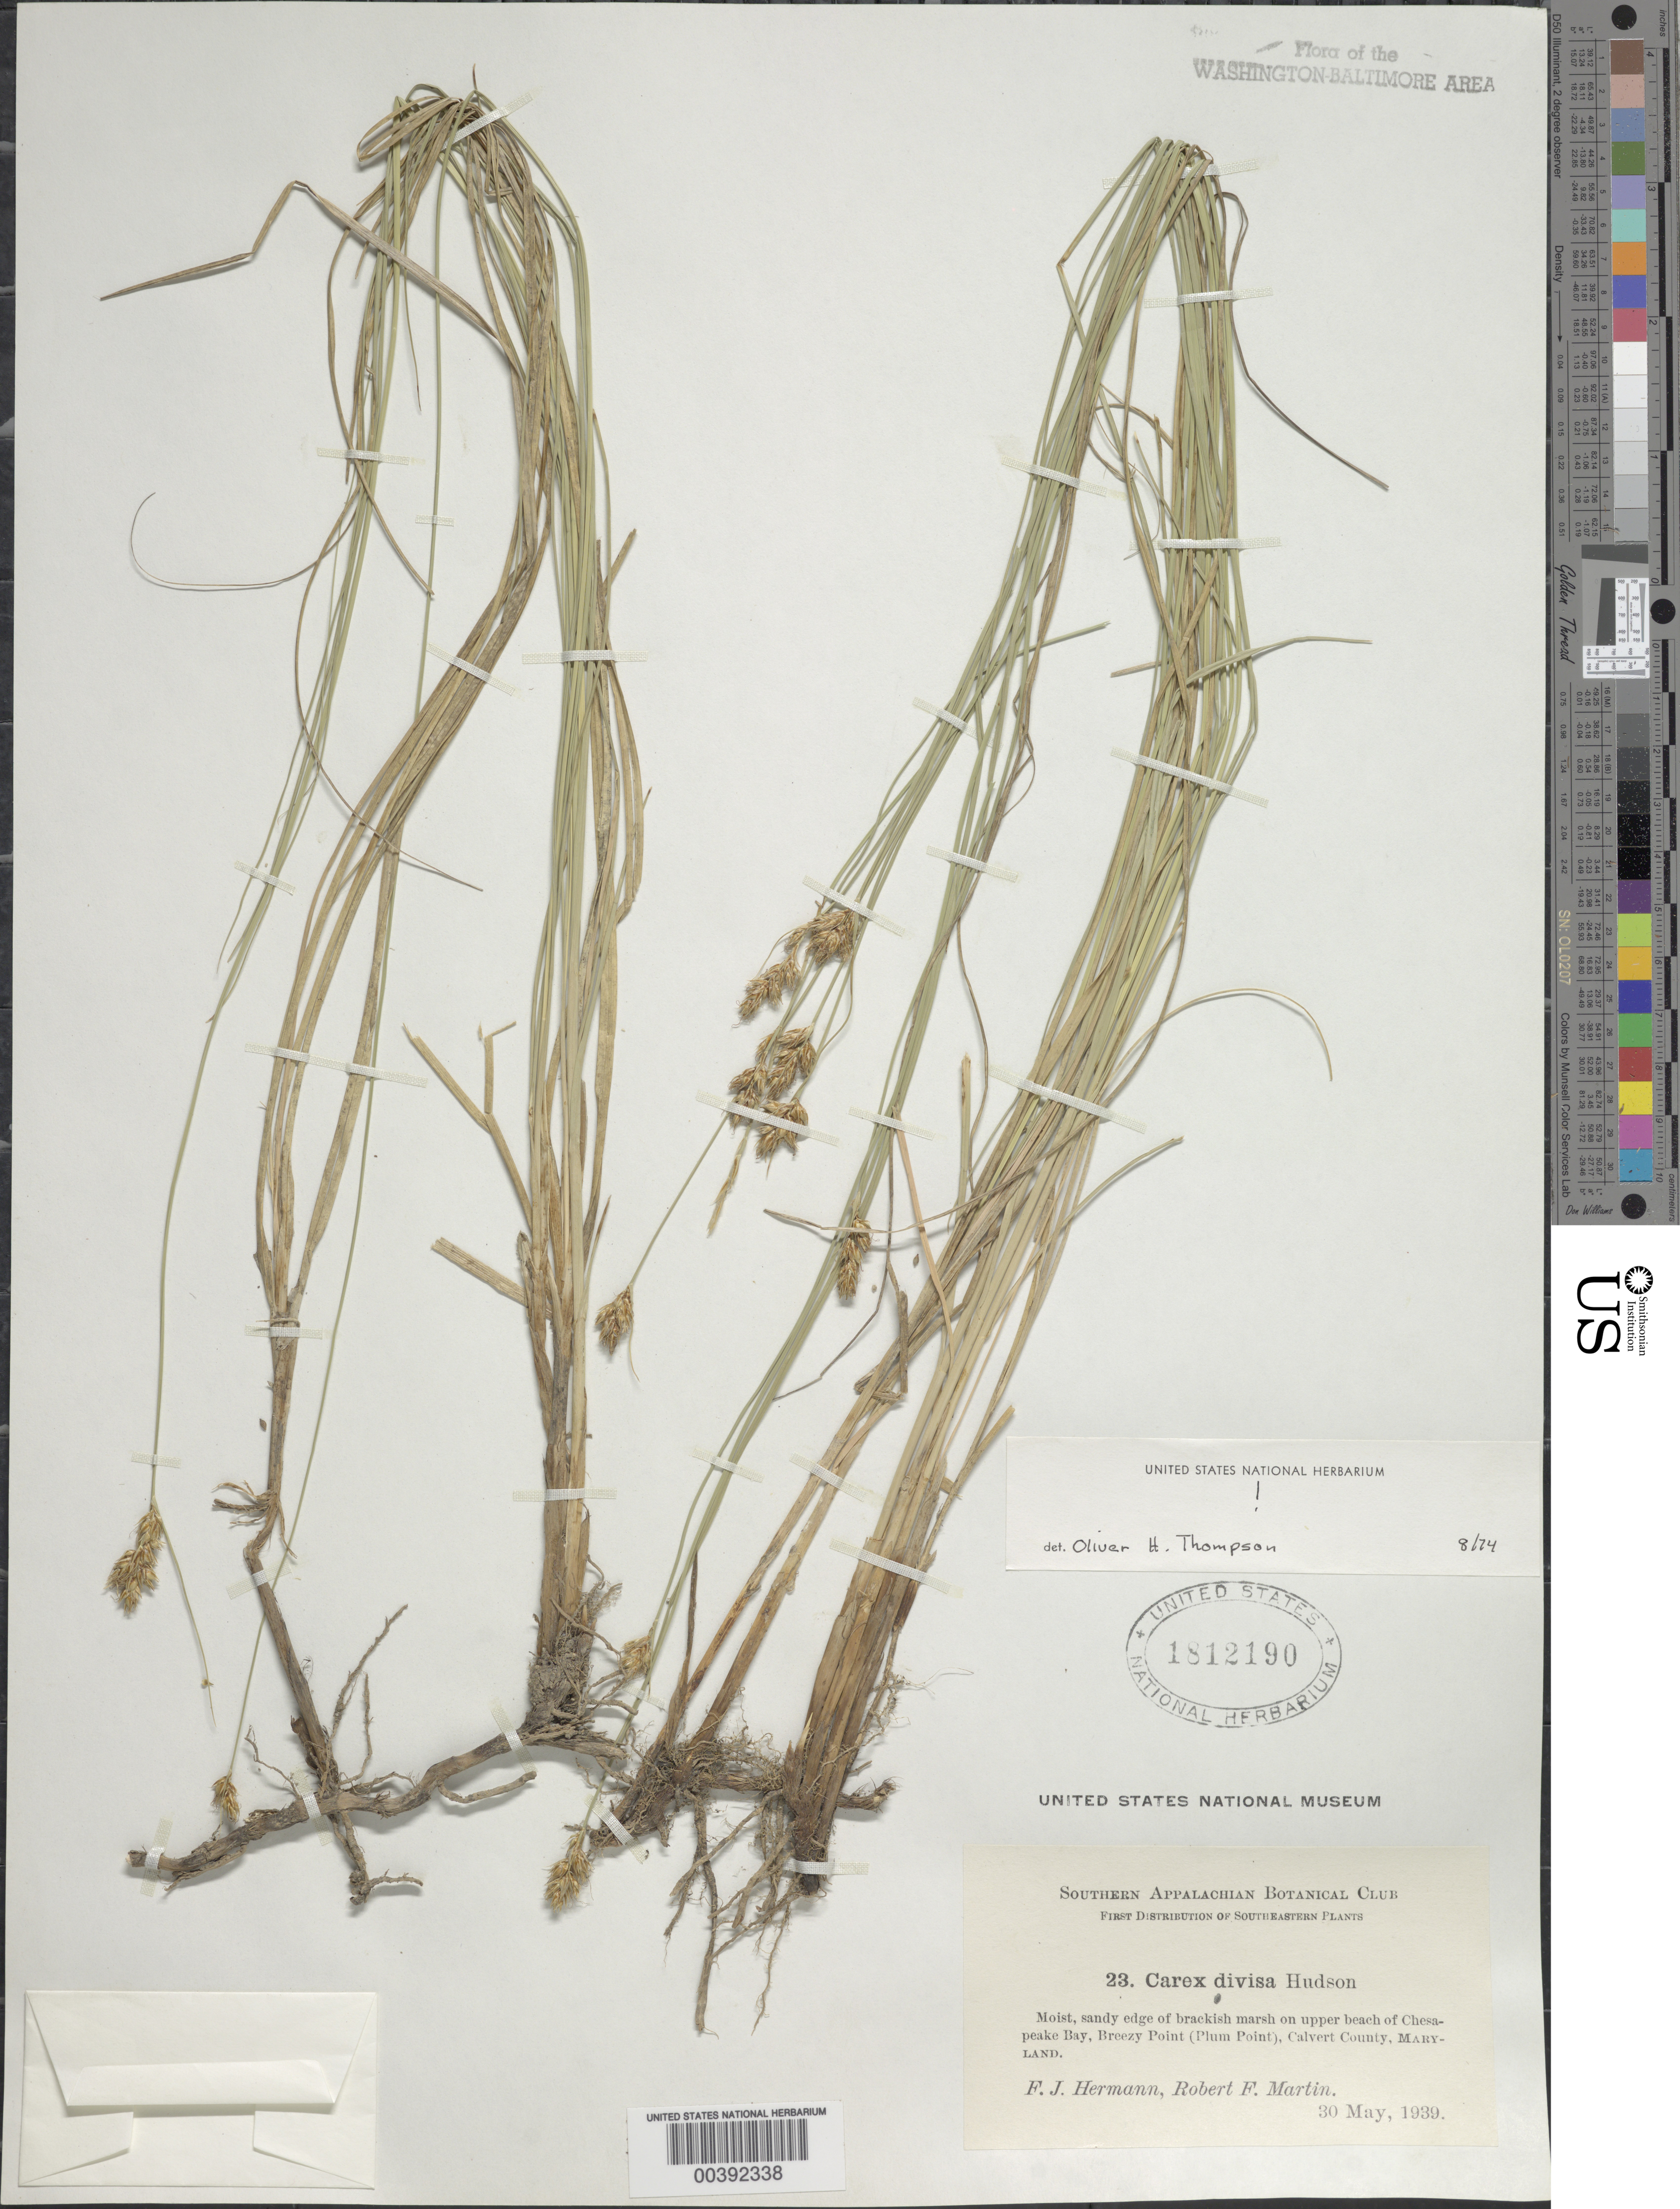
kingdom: Plantae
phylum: Tracheophyta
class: Liliopsida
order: Poales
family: Cyperaceae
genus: Carex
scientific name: Carex divisa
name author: Huds.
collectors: F. J. Hermann & R. F. Martin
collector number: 23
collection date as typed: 30 May 1939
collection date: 1939-05-30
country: United States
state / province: Maryland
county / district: Calvert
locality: Breezy Point, south of Chesapeake Beach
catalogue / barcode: US 1812190